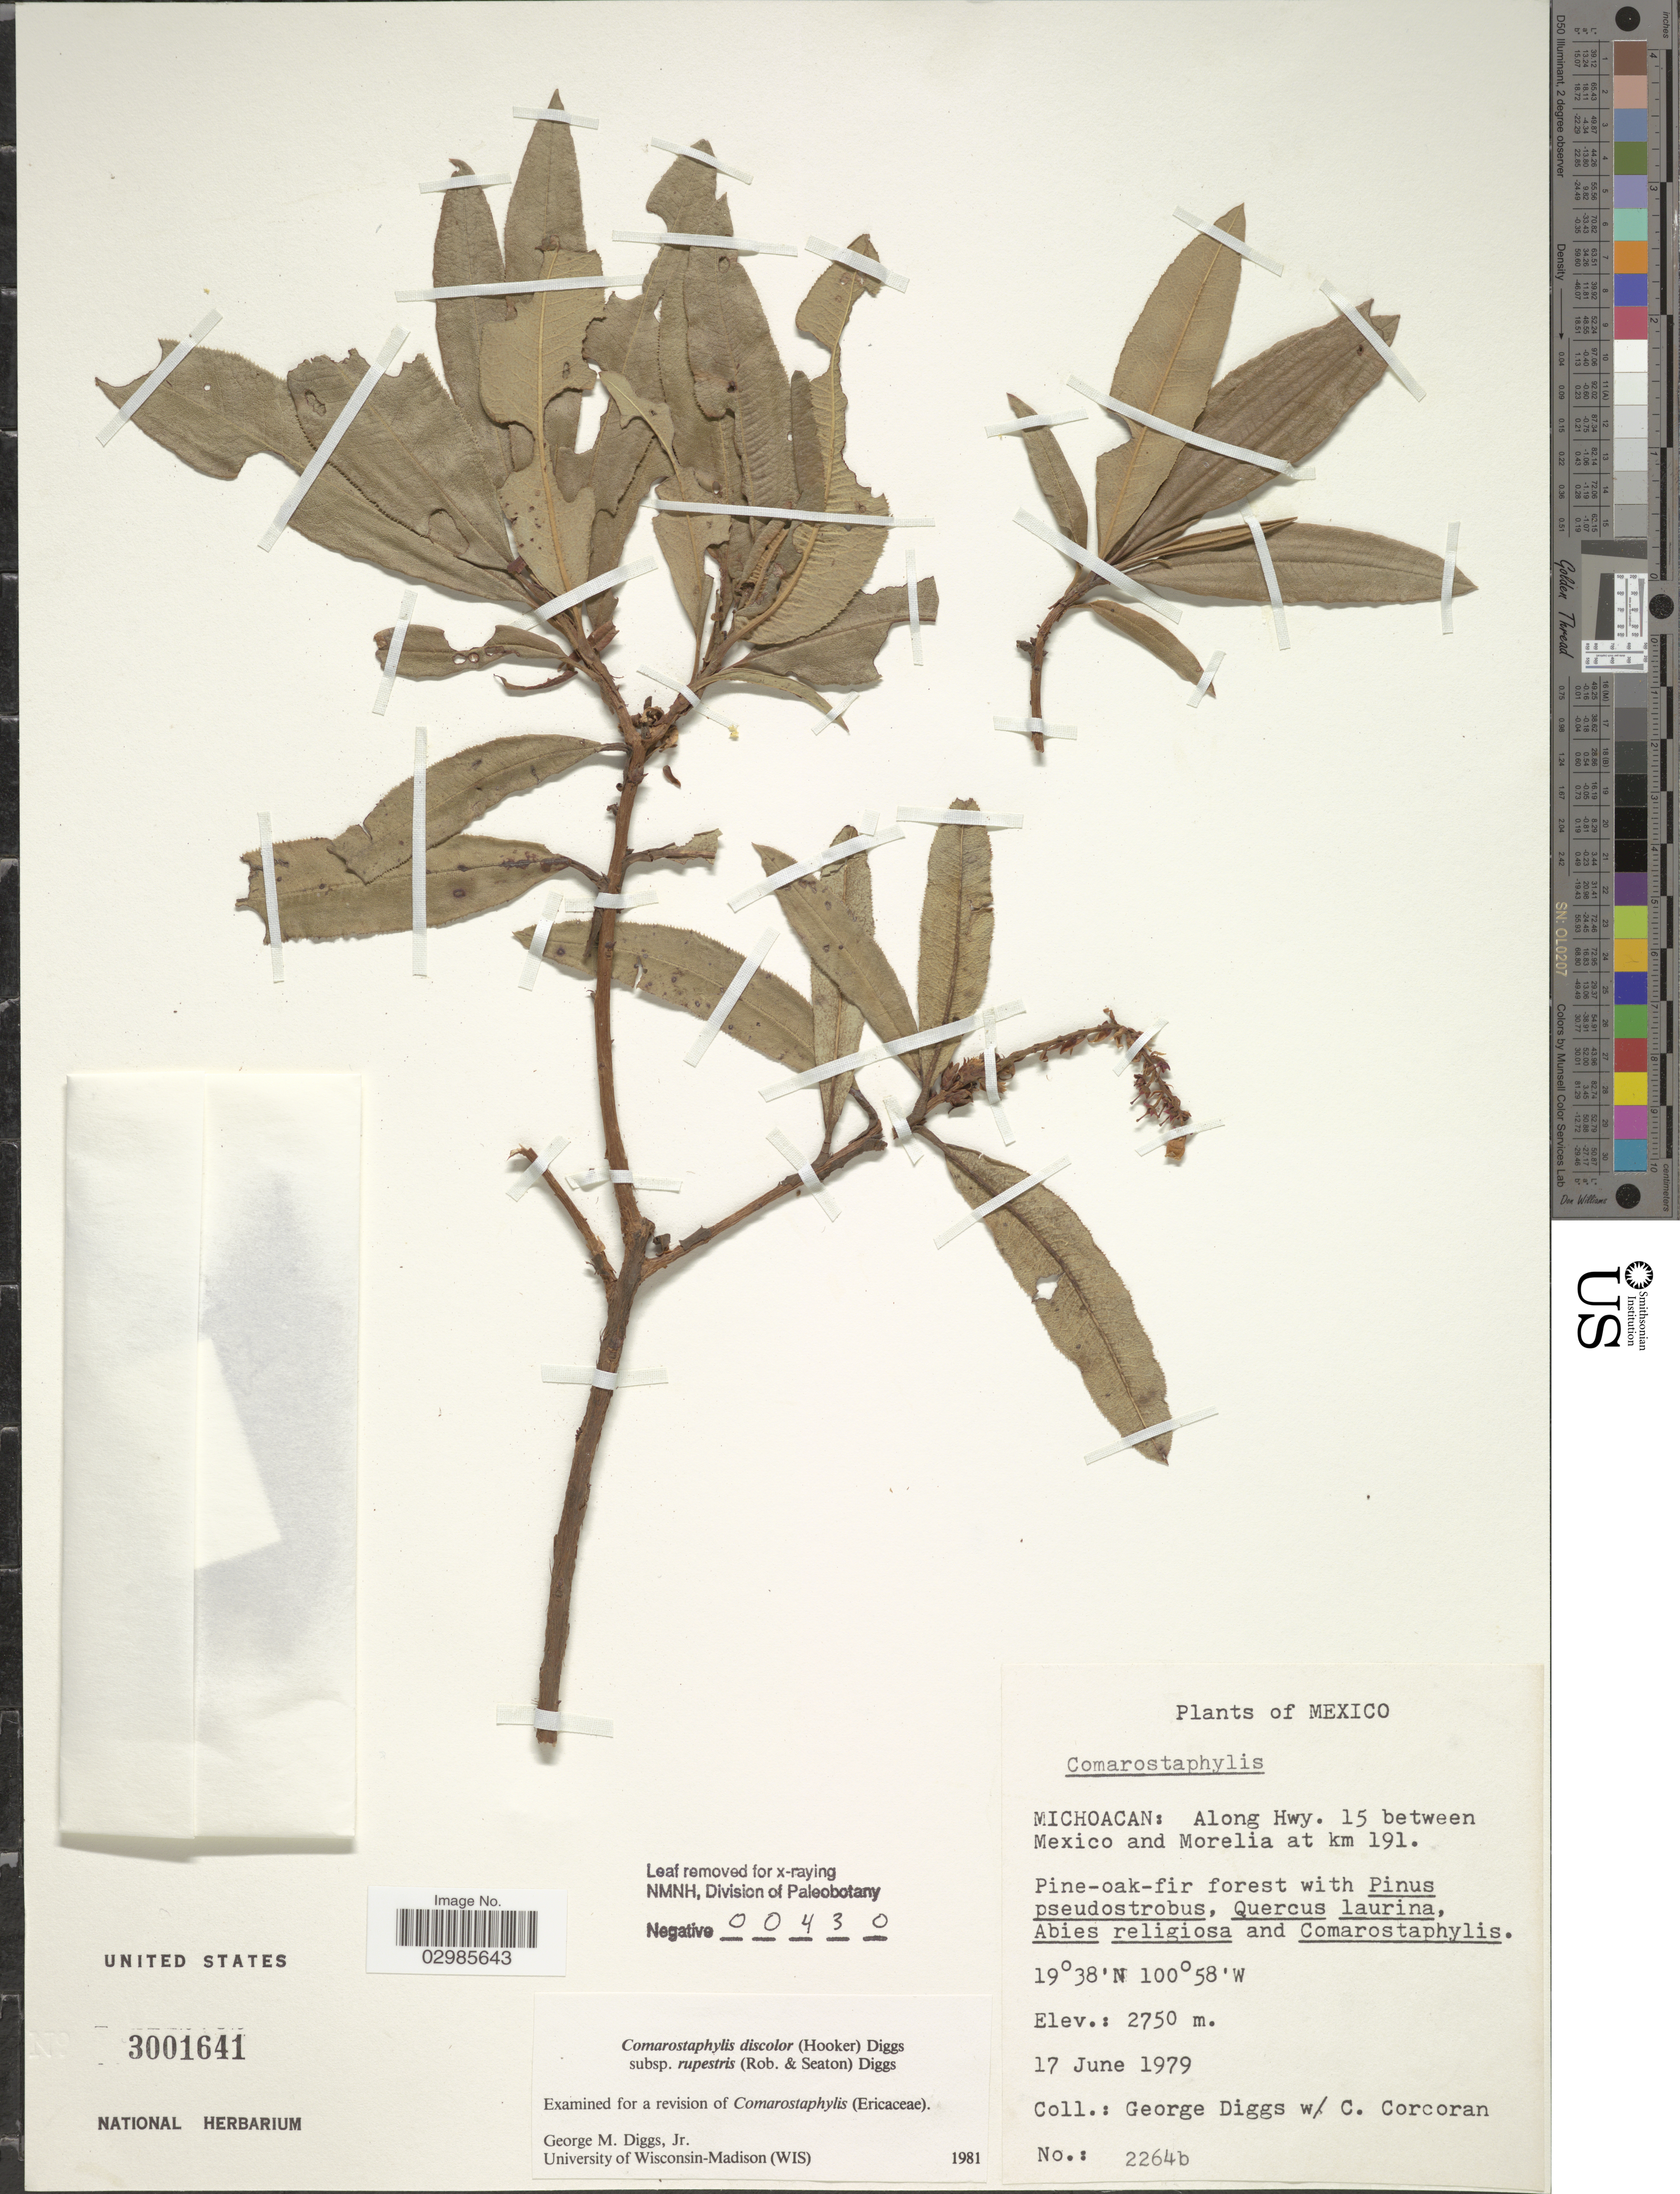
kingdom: Plantae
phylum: Tracheophyta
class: Magnoliopsida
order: Ericales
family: Ericaceae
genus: Comarostaphylis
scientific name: Comarostaphylis discolor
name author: (Hook.) Diggs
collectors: G. Diggs & C. Corcoran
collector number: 2264b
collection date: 1979-06-17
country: Mexico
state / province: Michoacán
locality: Along Hwy. 15 between Mexico and Morelia at km 191.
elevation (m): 2750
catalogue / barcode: US 3001641